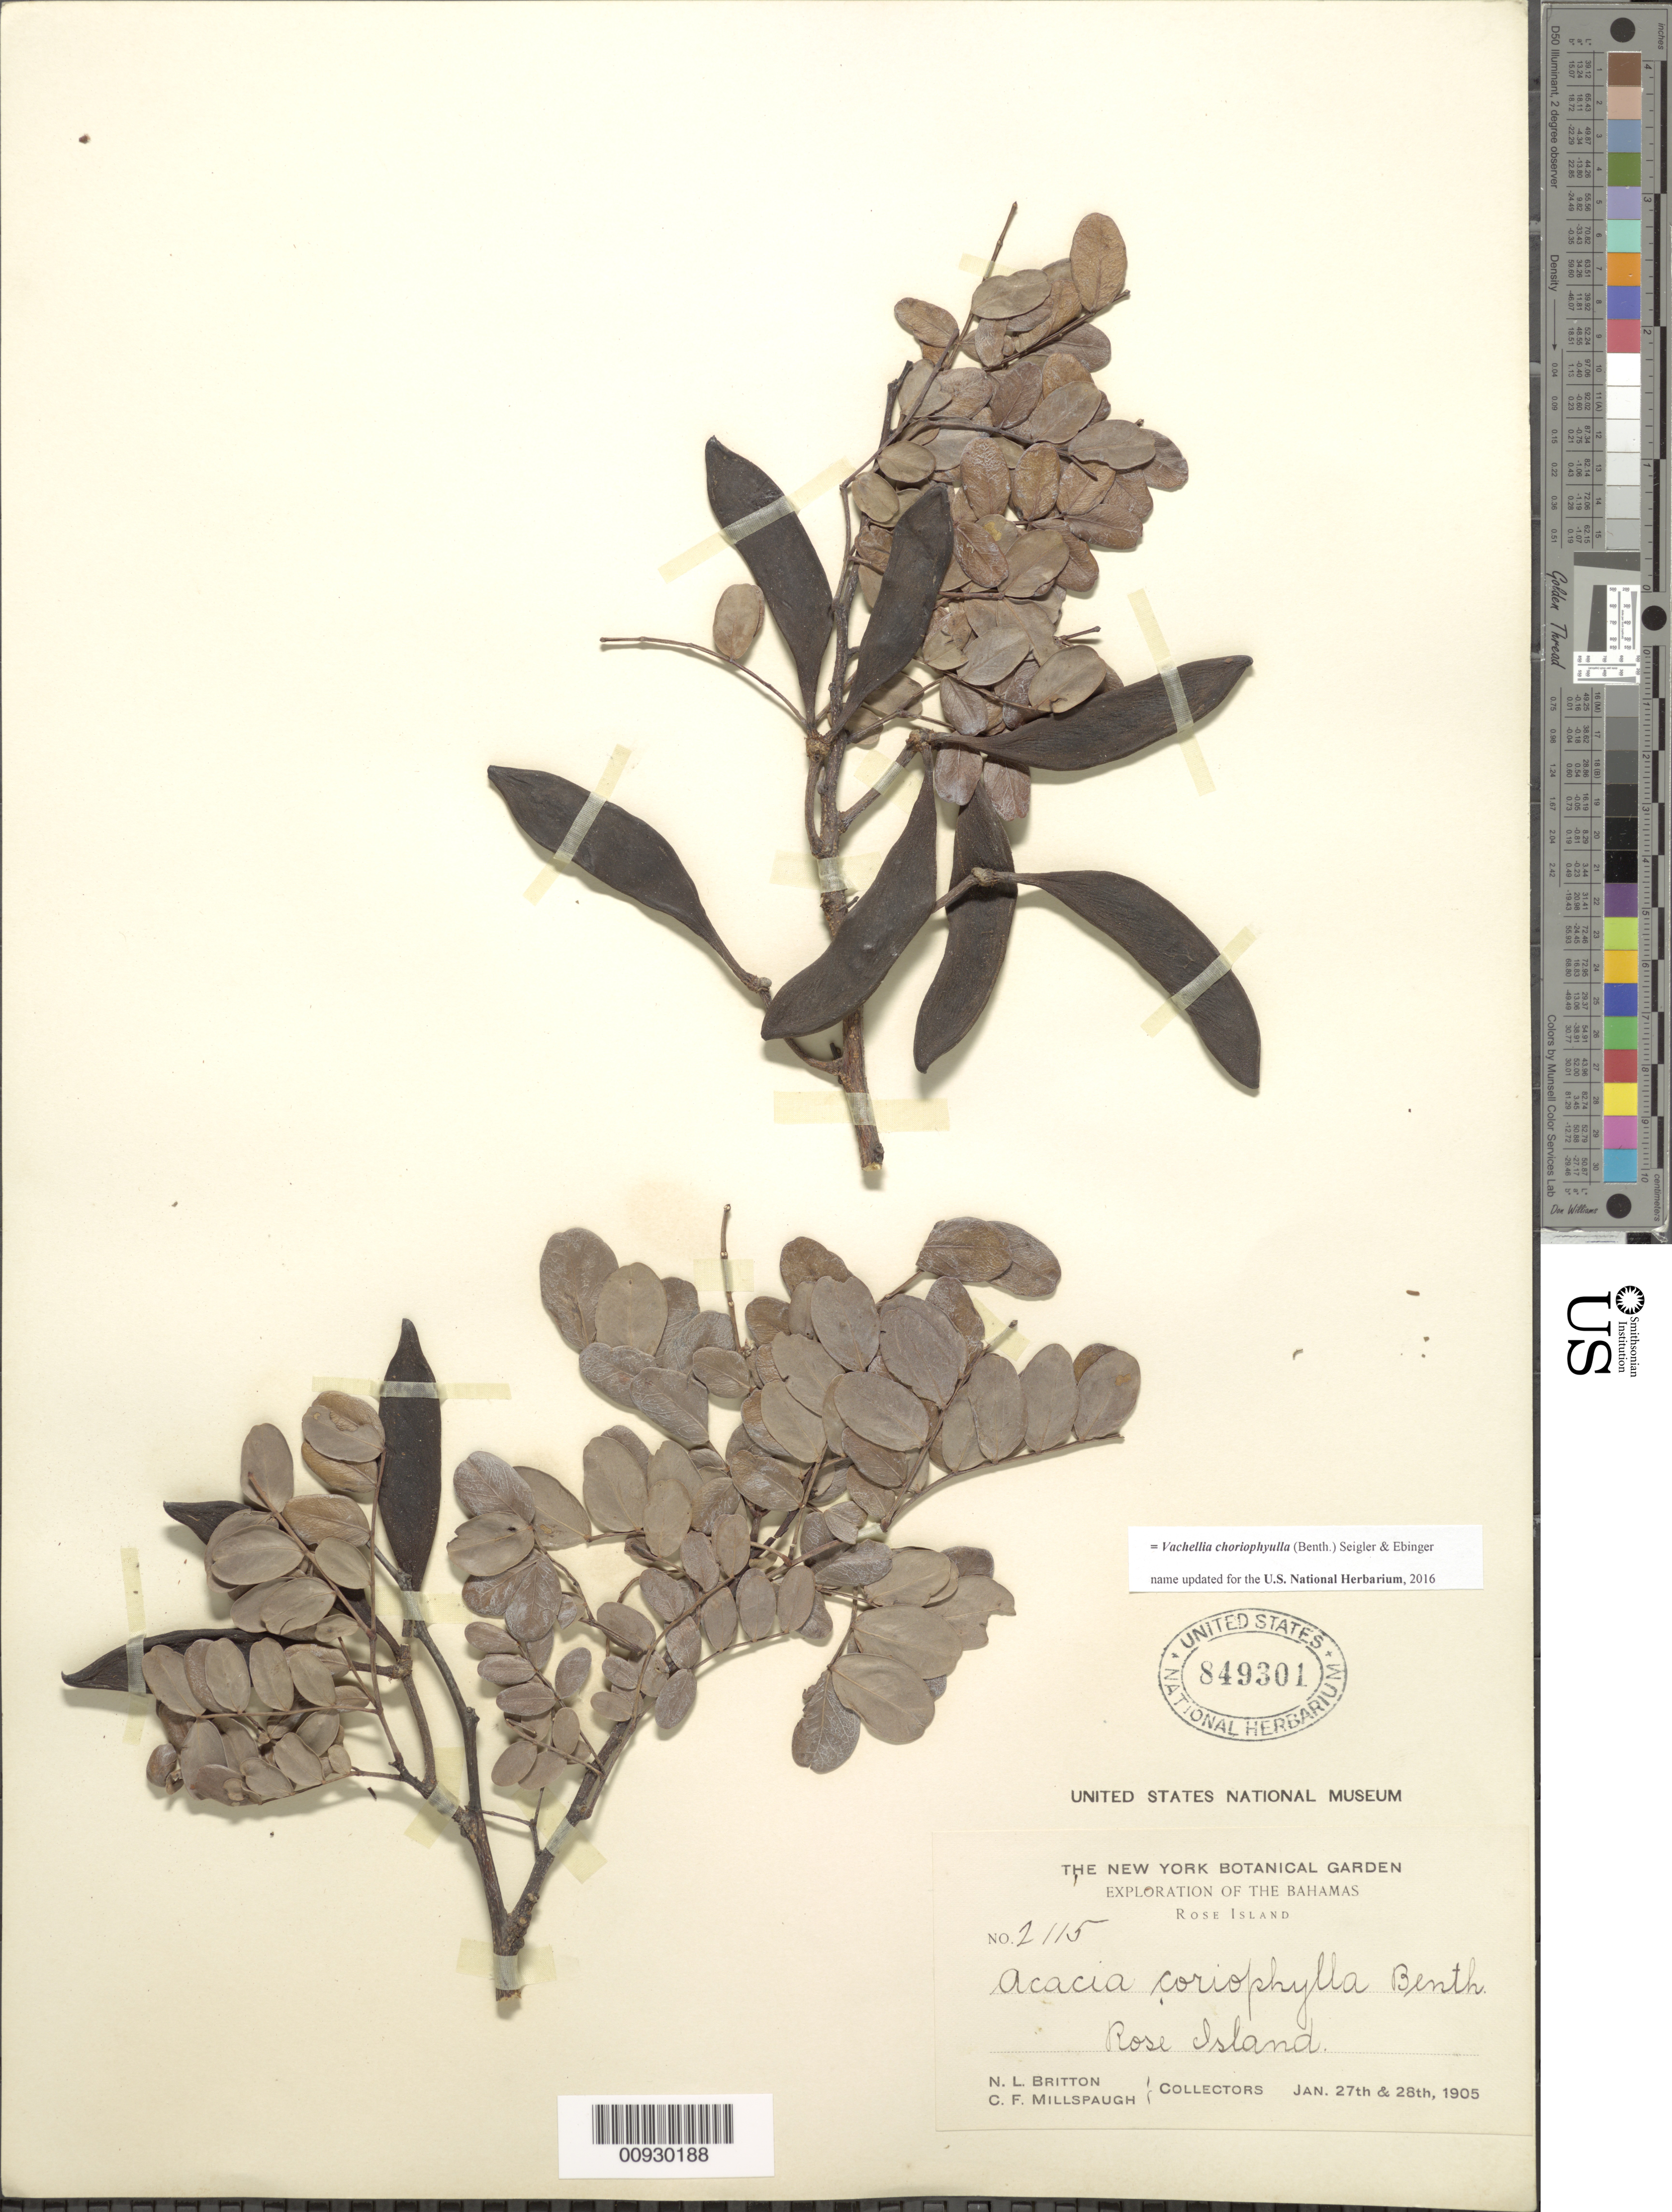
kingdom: Plantae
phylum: Tracheophyta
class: Magnoliopsida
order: Fabales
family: Fabaceae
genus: Vachellia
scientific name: Vachellia choriophylla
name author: (Benth.) Seigler & Ebinger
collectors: N. Britton & C. F. Millspaugh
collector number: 2115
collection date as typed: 27 Jan 1905 and 28 Jan 1905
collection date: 1905-01-27,1905-01-28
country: Bahamas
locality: Rose Island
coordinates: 0 N, 0 E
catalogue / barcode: US 849301